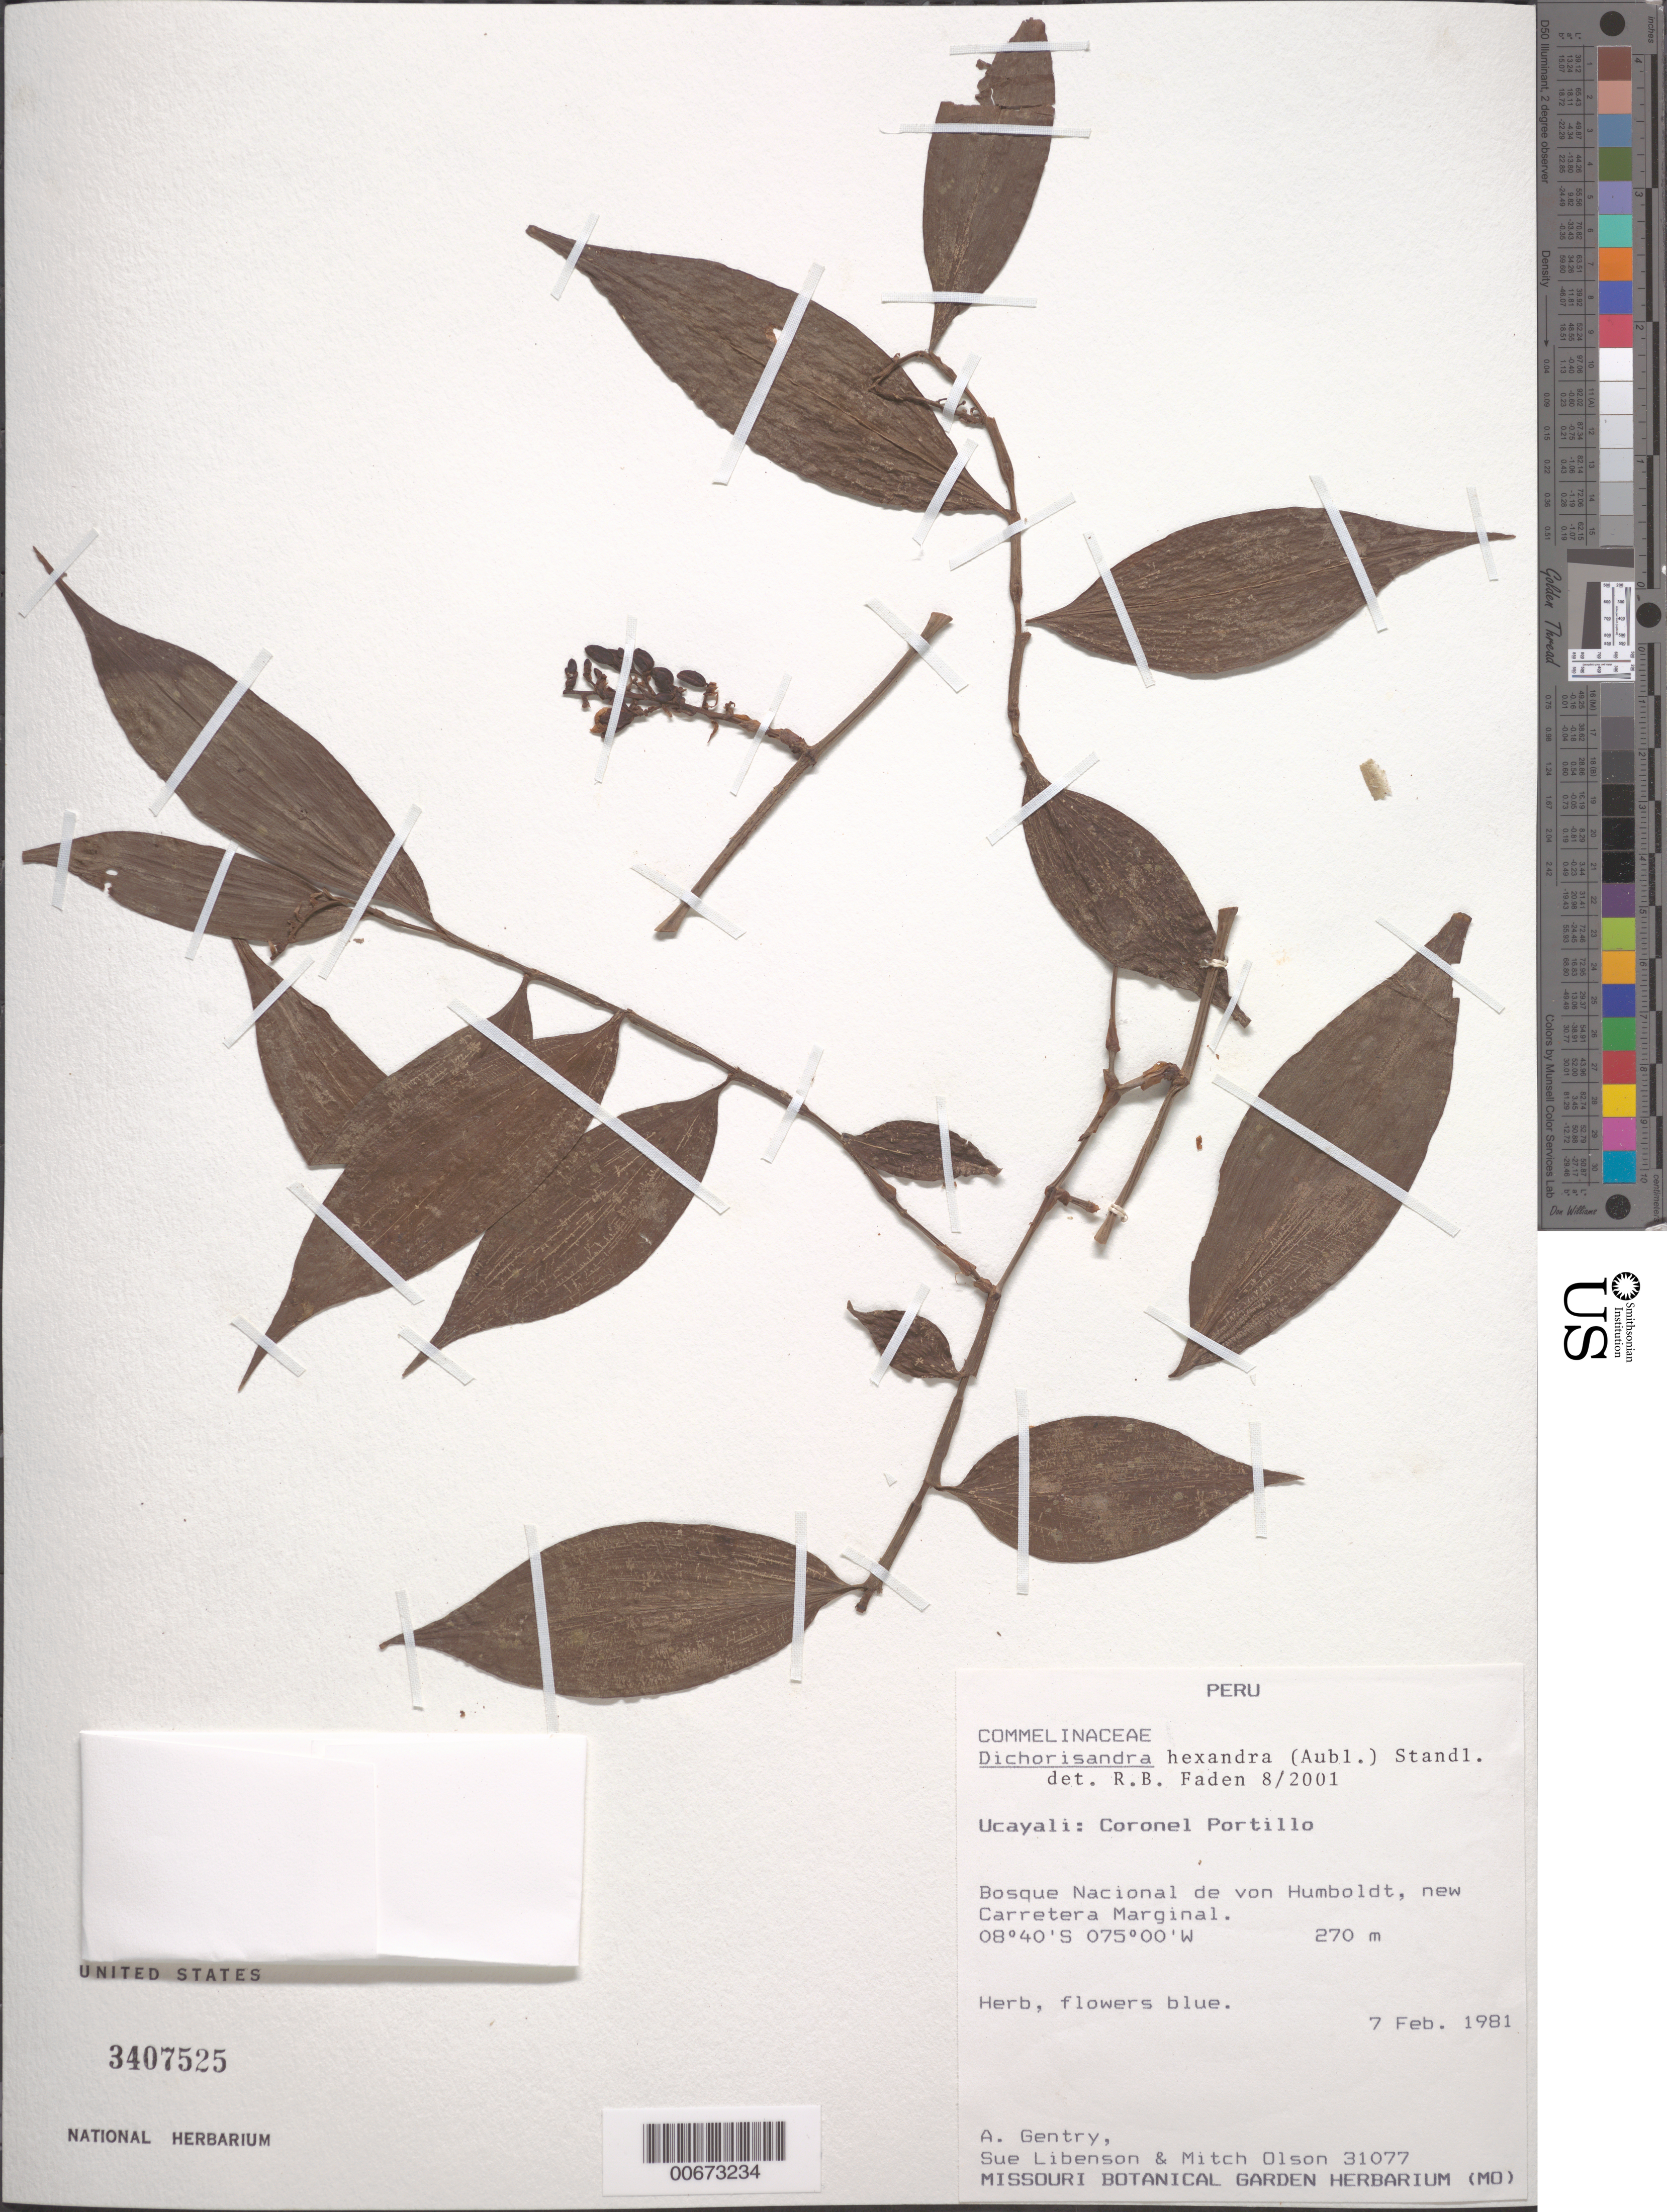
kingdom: Plantae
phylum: Tracheophyta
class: Liliopsida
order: Commelinales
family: Commelinaceae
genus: Dichorisandra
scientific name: Dichorisandra hexandra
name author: (Aubl.) Standl.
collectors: A. H. Gentry, S. Libenson & M. Olson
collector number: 31077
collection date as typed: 07 Feb 1981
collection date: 1981-02-07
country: Peru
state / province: Ucayali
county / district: Coronel Portillo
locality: Ucayali, Coronel Portillo, Bosque Nacional de von Humboldt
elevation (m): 270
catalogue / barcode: US 3407525